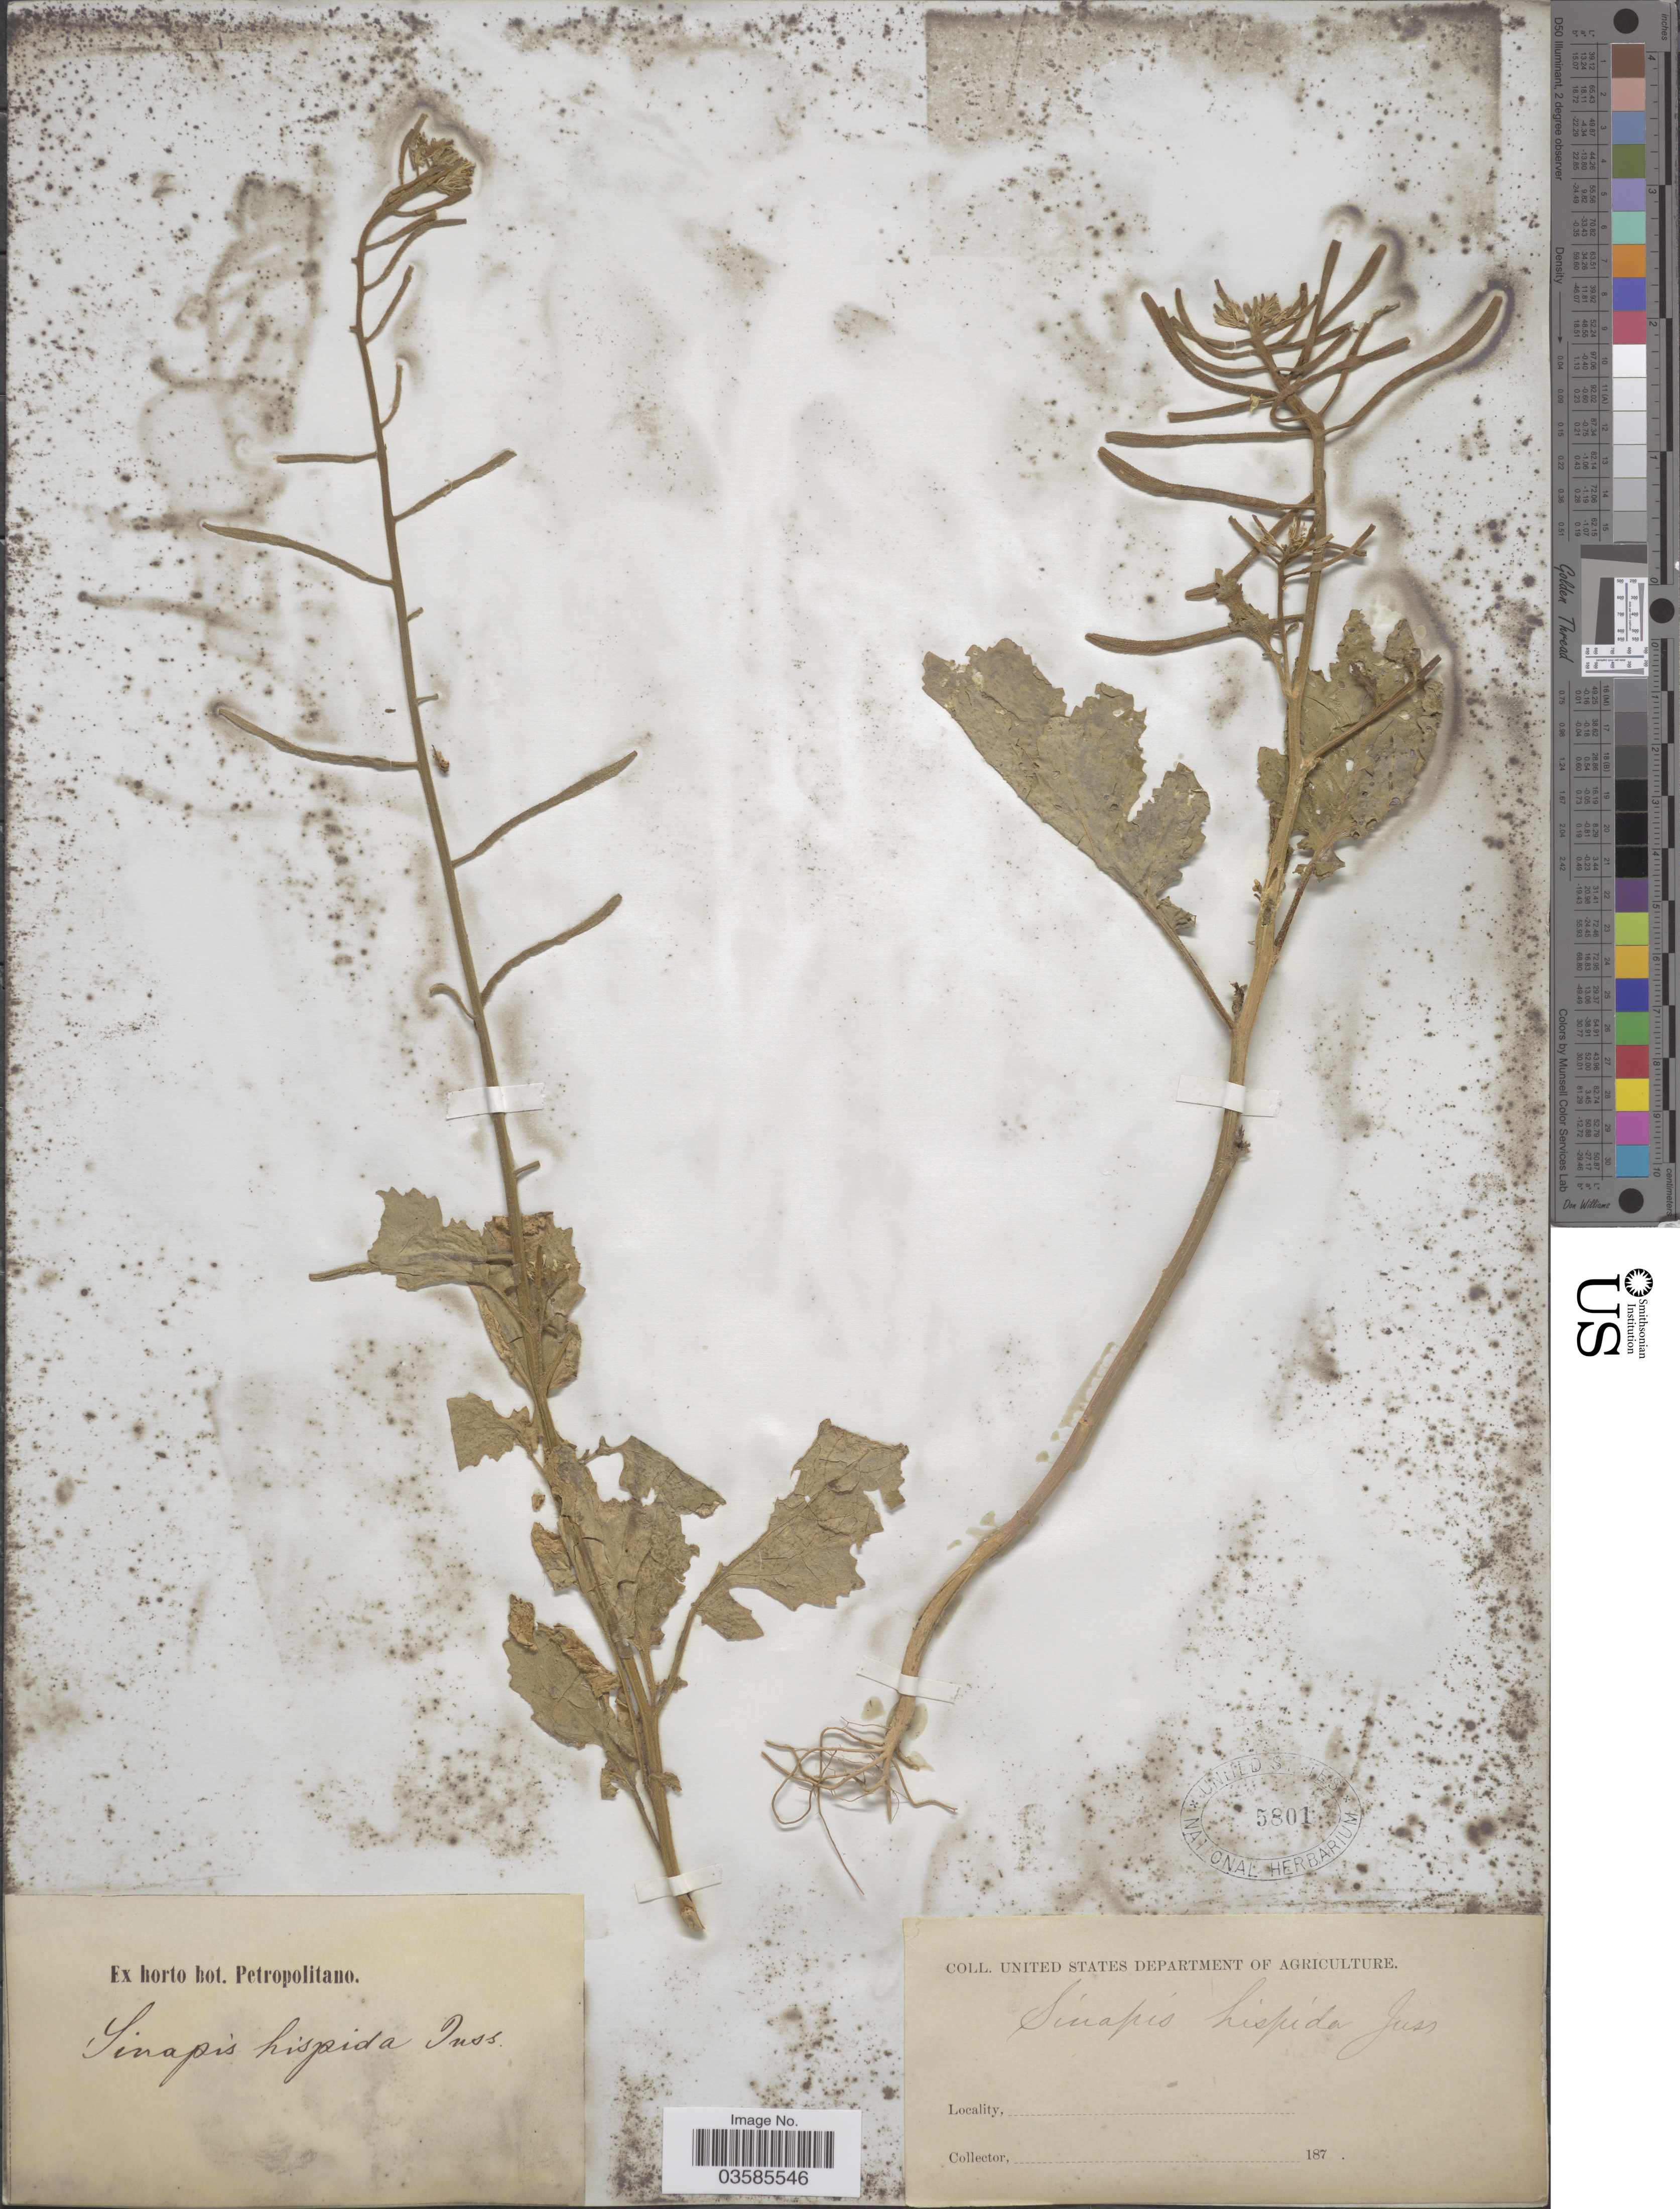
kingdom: Plantae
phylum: Tracheophyta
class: Magnoliopsida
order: Brassicales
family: Brassicaceae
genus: Brassica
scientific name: Brassica hispida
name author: Ten.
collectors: U.S. Department of Agriculture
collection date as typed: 187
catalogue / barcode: US 5801